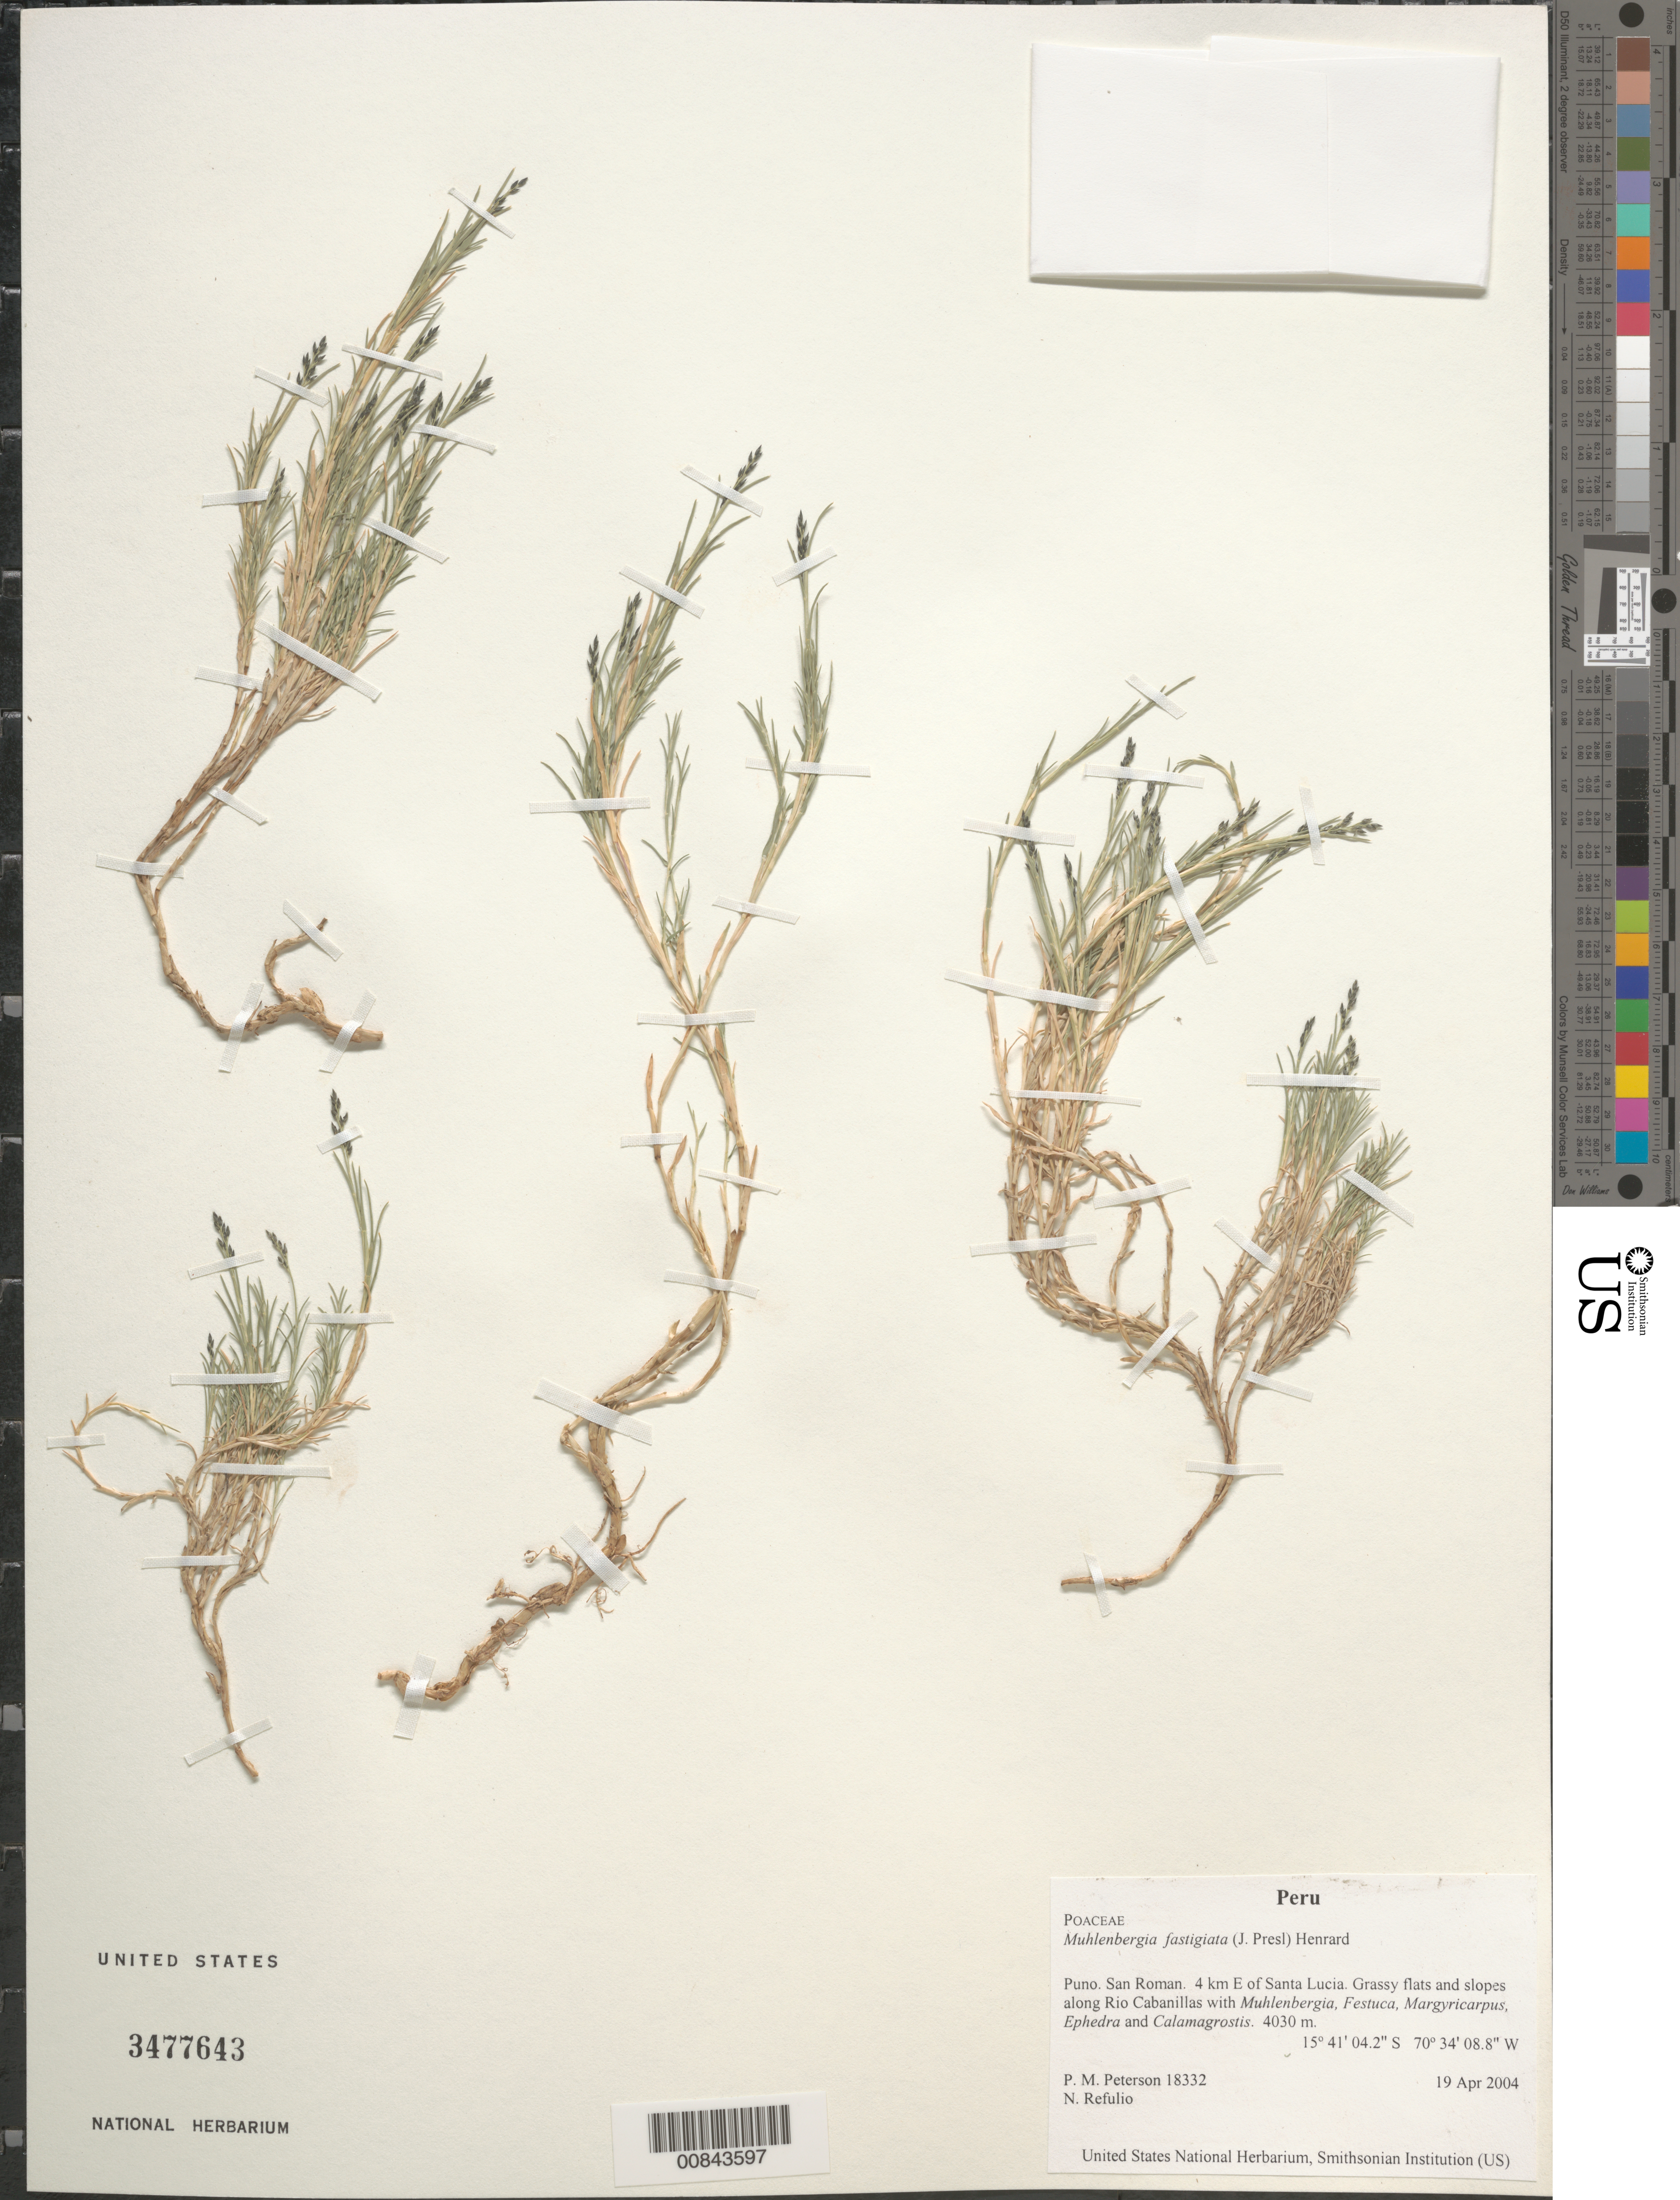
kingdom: Plantae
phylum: Tracheophyta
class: Liliopsida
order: Poales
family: Poaceae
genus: Muhlenbergia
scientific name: Muhlenbergia fastigiata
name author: (J. Presl) Henr.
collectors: P. M. Peterson & N. Refulio-Rodríguez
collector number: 18332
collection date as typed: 19 Apr 2004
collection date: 2004-04-19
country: Peru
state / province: Puno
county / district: San Román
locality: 4 km E of Santa Lucia. Grassy flats and slopes along Rio Cabanillas with Muhlenbergia, Festuca, Margyricarpus, Ephedra and Calamagrostis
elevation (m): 4030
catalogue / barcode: US 3477643